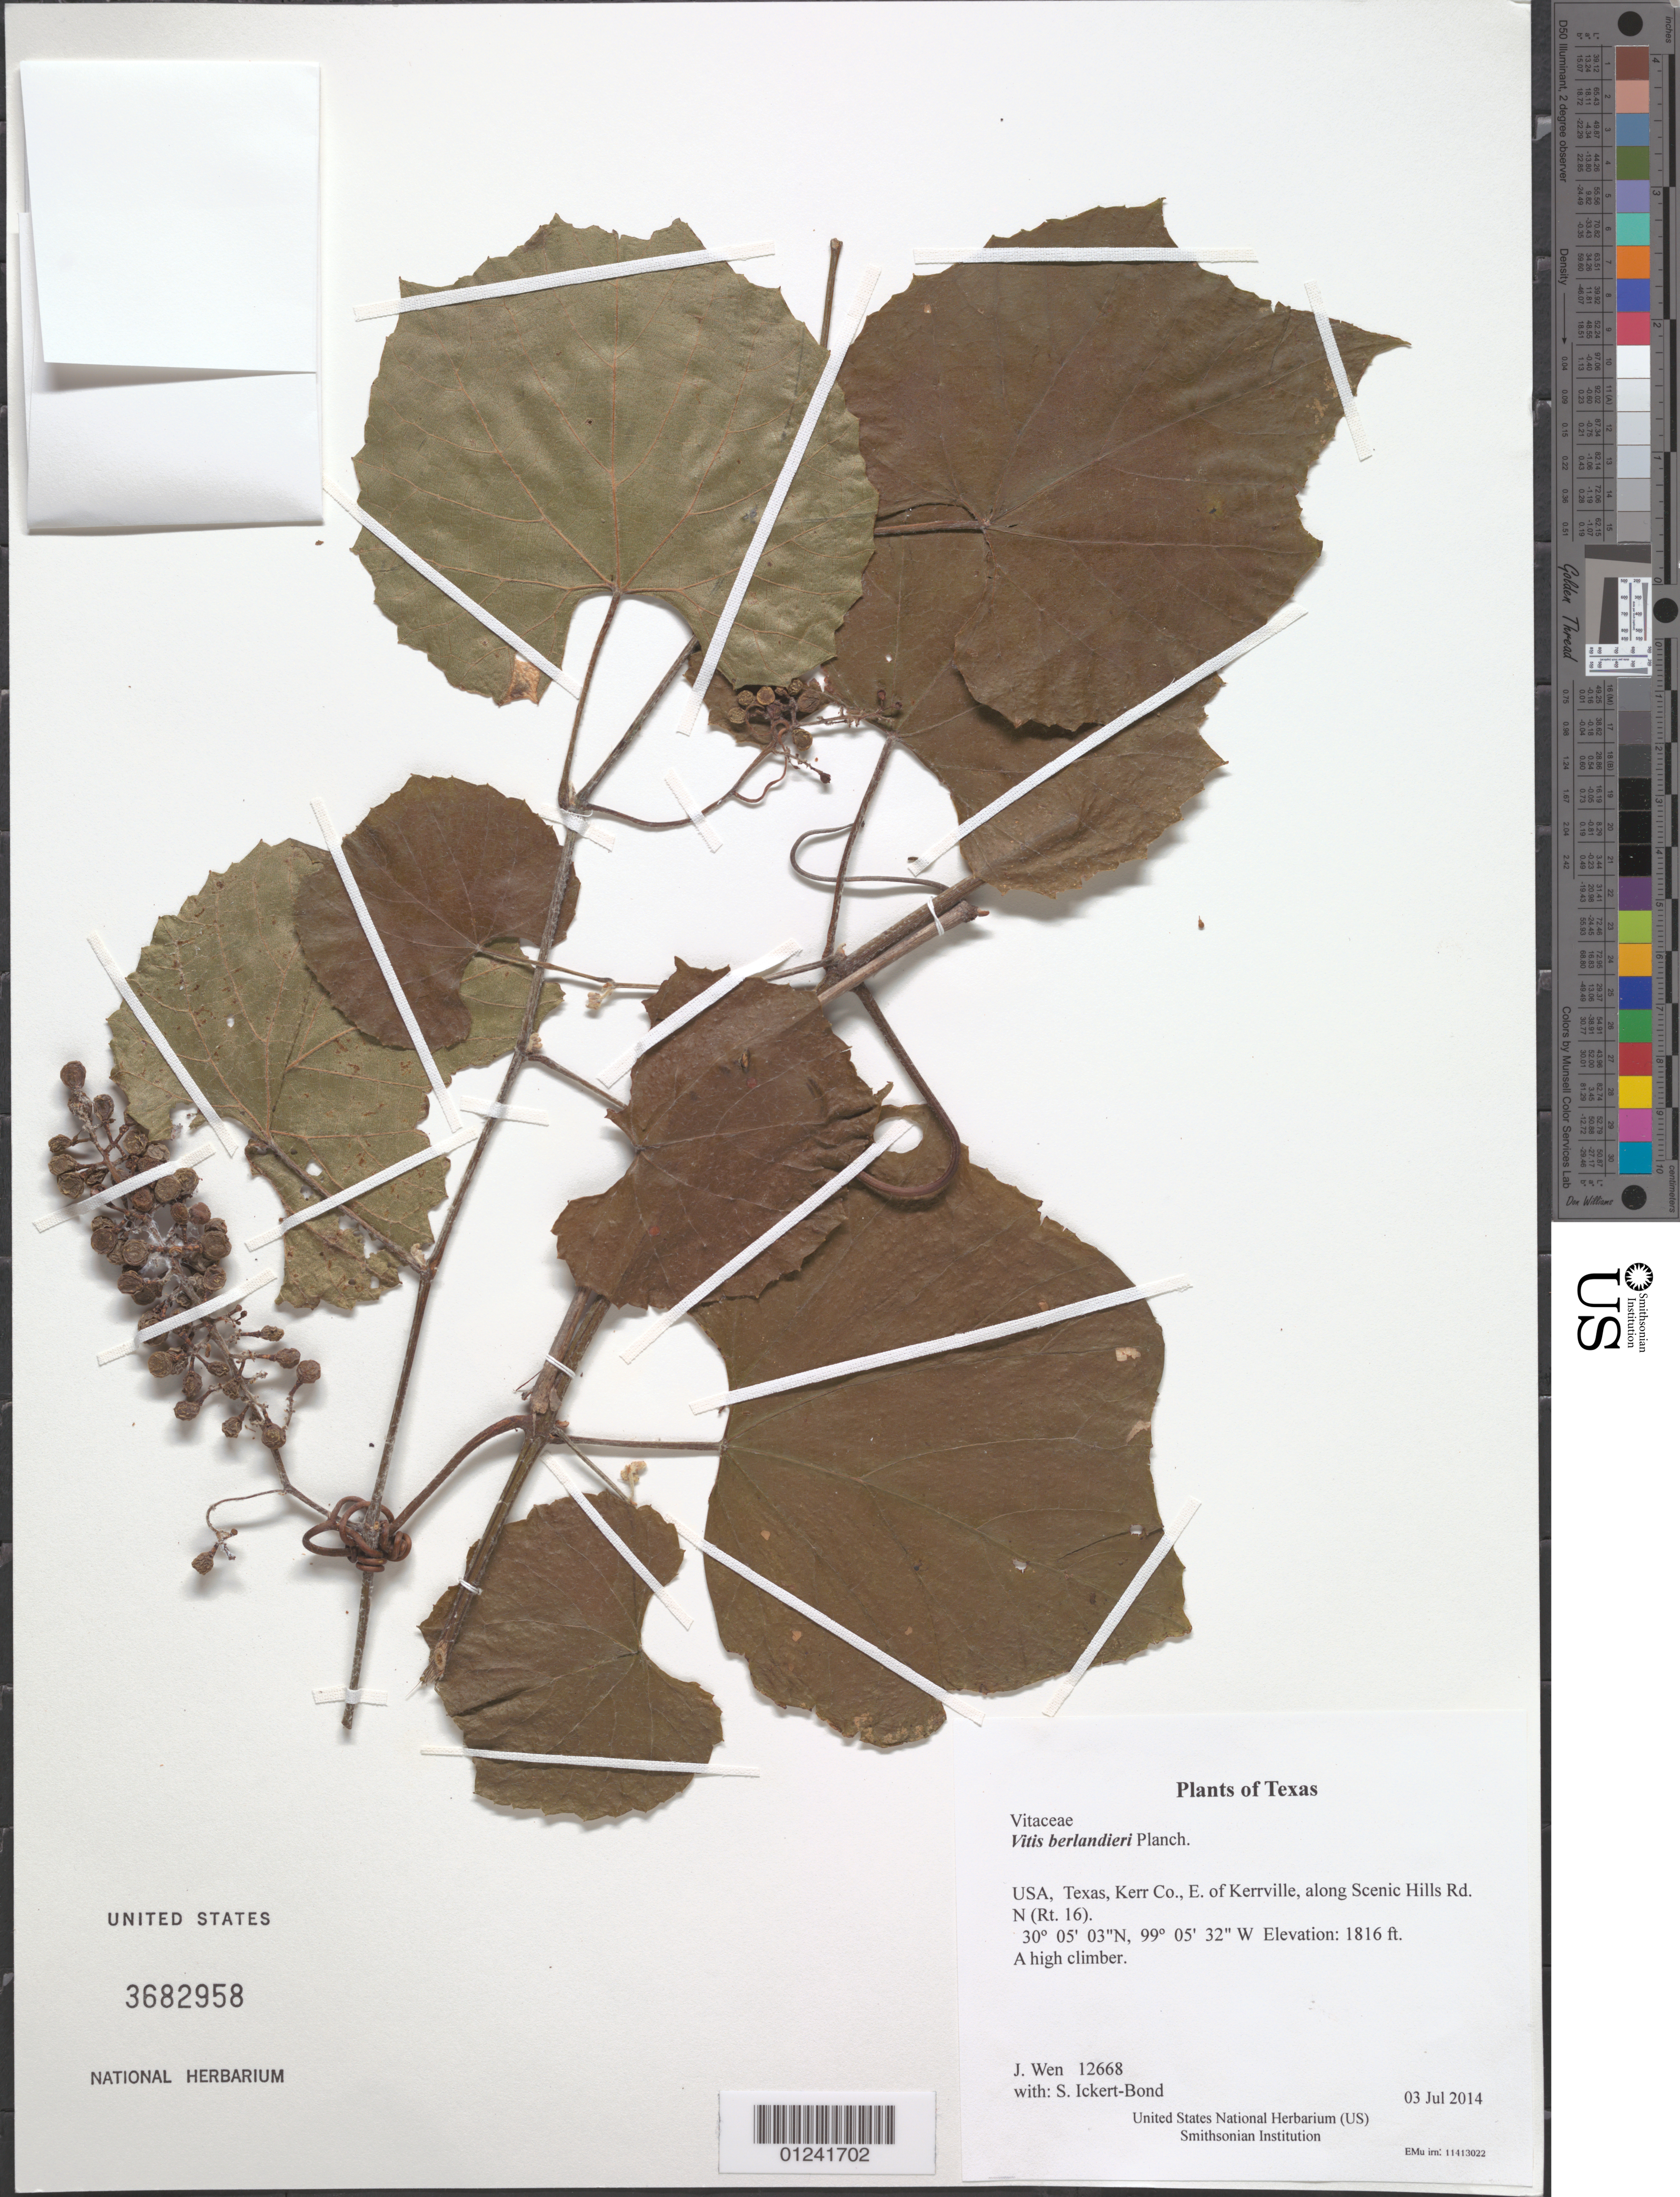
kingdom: Plantae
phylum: Tracheophyta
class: Magnoliopsida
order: Vitales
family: Vitaceae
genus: Vitis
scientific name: Vitis berlandieri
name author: Planch.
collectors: J. Wen & S. Ickert-Bond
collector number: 12668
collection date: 2014-07-03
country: United States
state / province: Texas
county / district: Kerr Co.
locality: E. of Kerrville, along Scenic Hills Rd. N (Rt. 16)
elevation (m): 554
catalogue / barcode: US 3682958